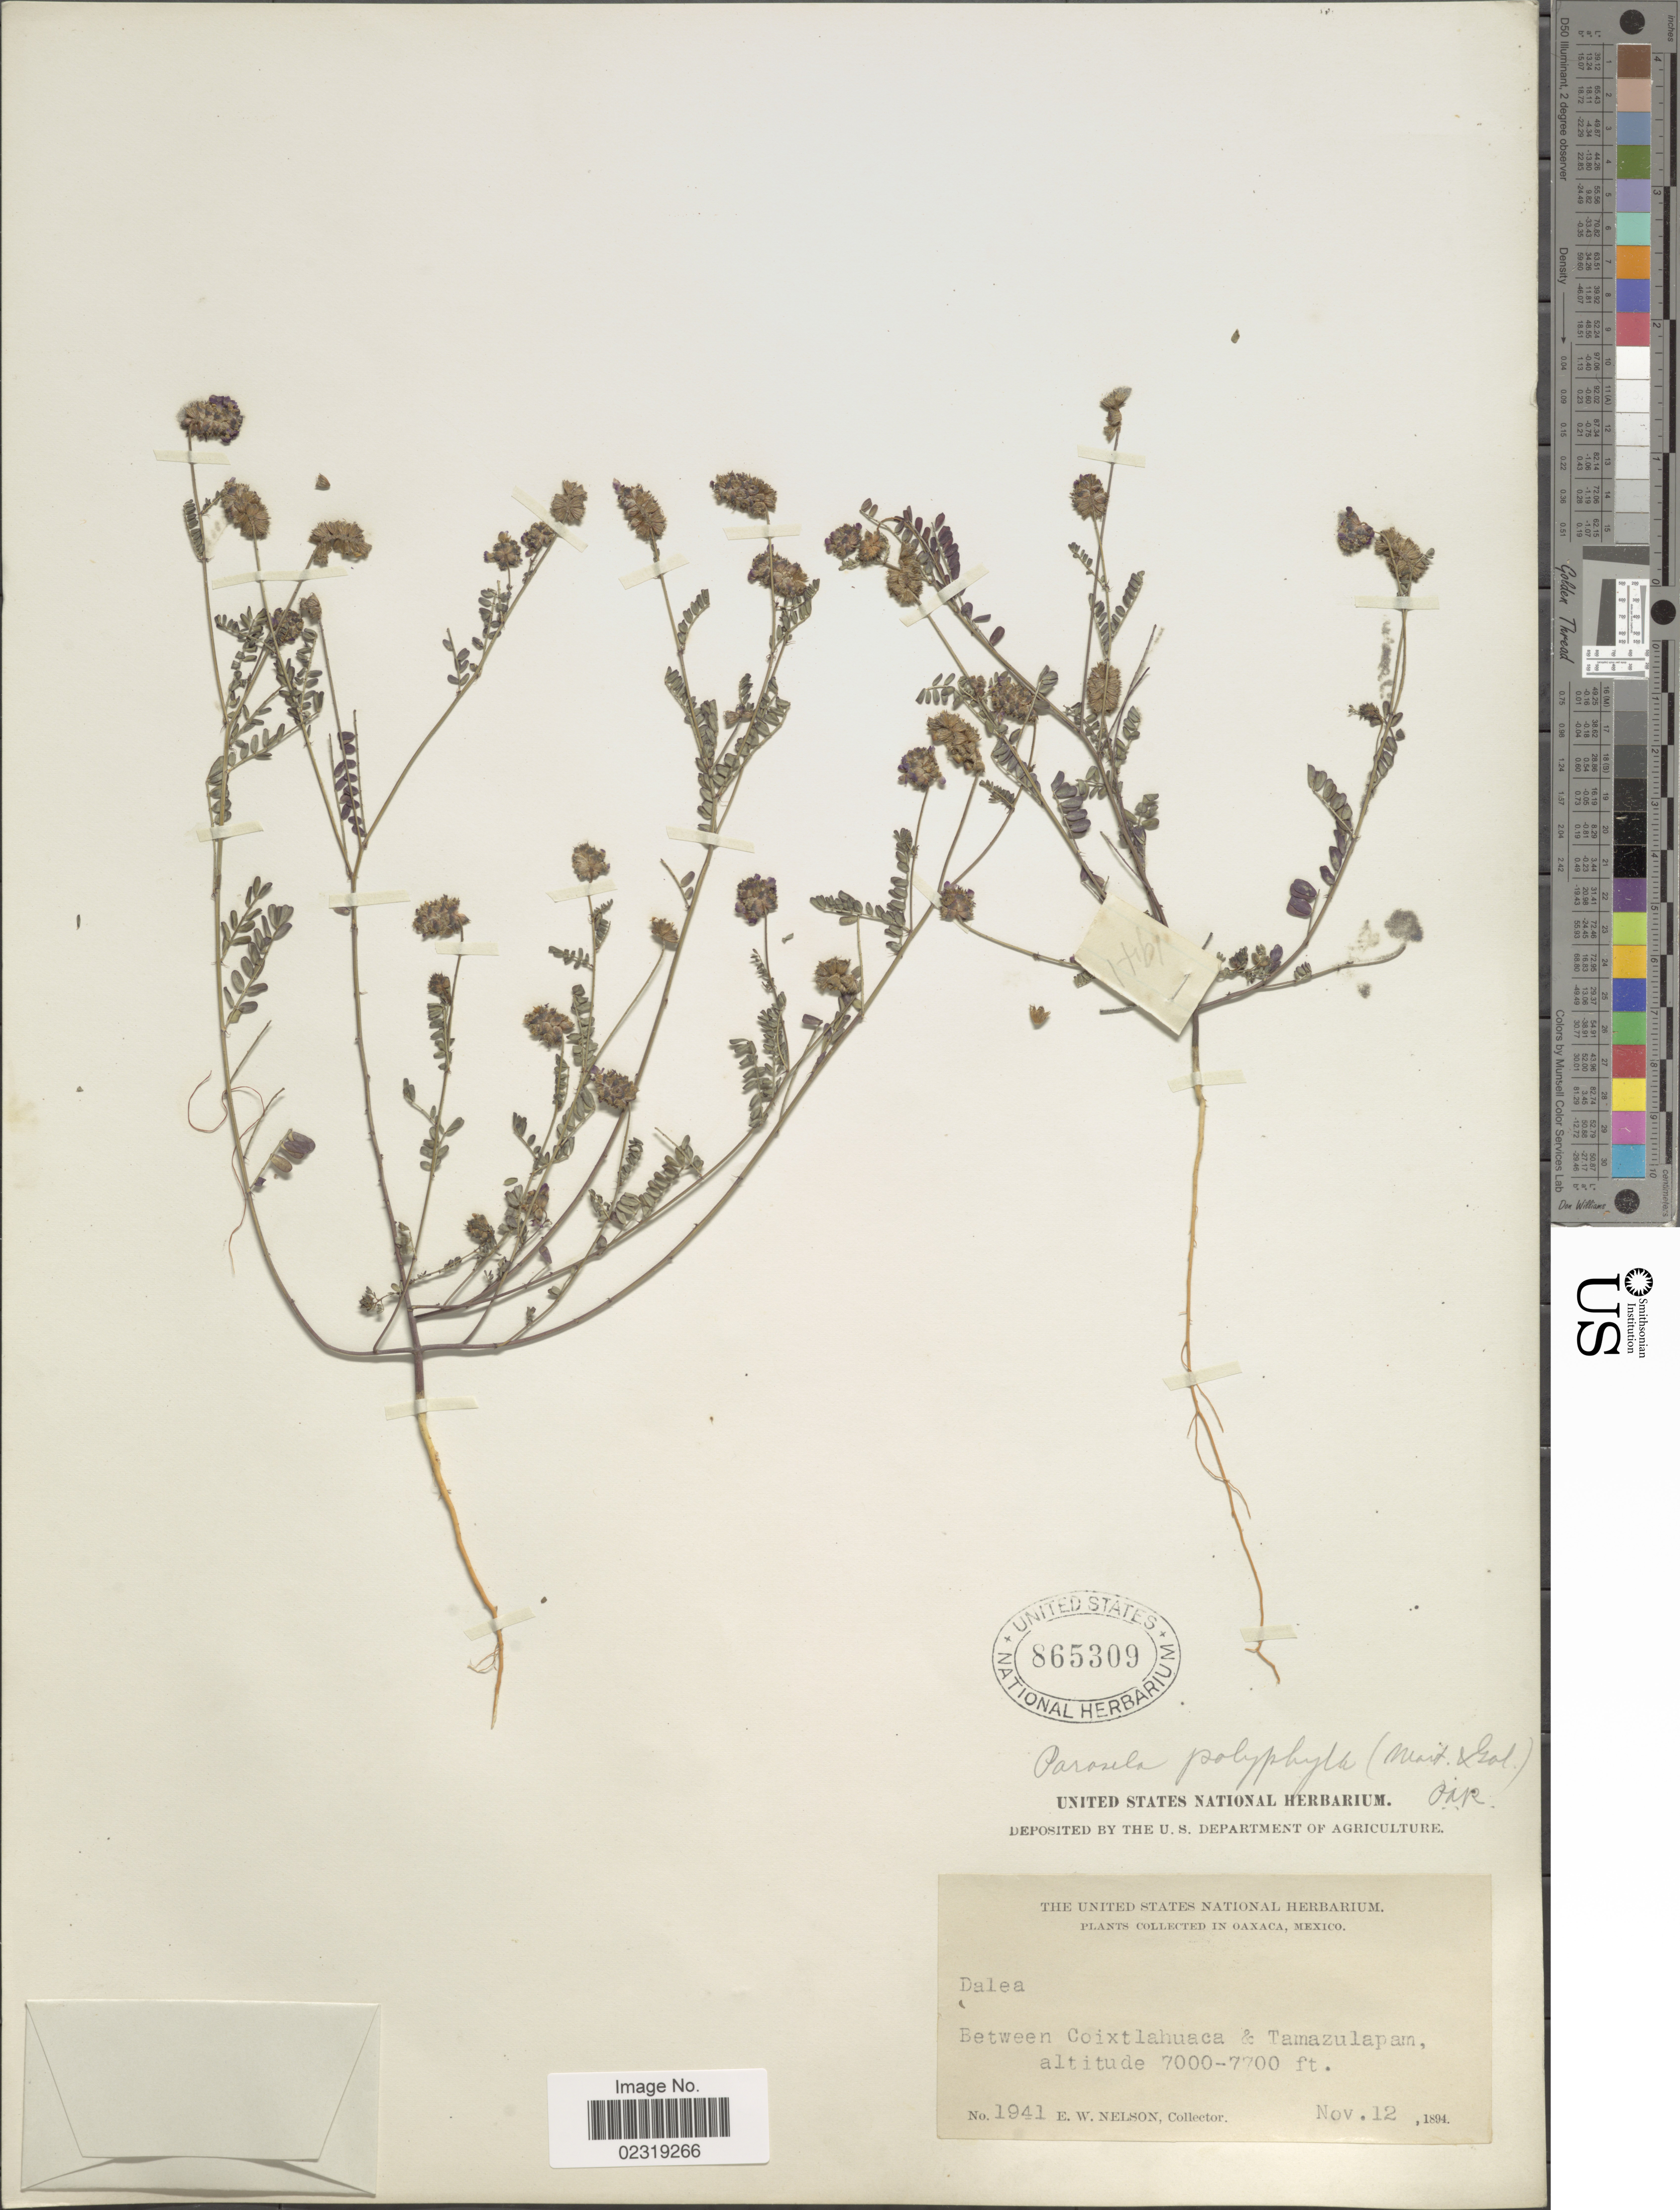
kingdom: Plantae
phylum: Tracheophyta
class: Magnoliopsida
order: Fabales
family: Fabaceae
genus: Dalea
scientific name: Dalea foliolosa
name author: (Aiton) Barneby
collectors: E. W. Nelson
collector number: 1941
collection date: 1894-11-12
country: Mexico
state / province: Oaxaca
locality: Between Coixtlahuaca & Tamazulapam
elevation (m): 2134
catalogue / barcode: US 865309